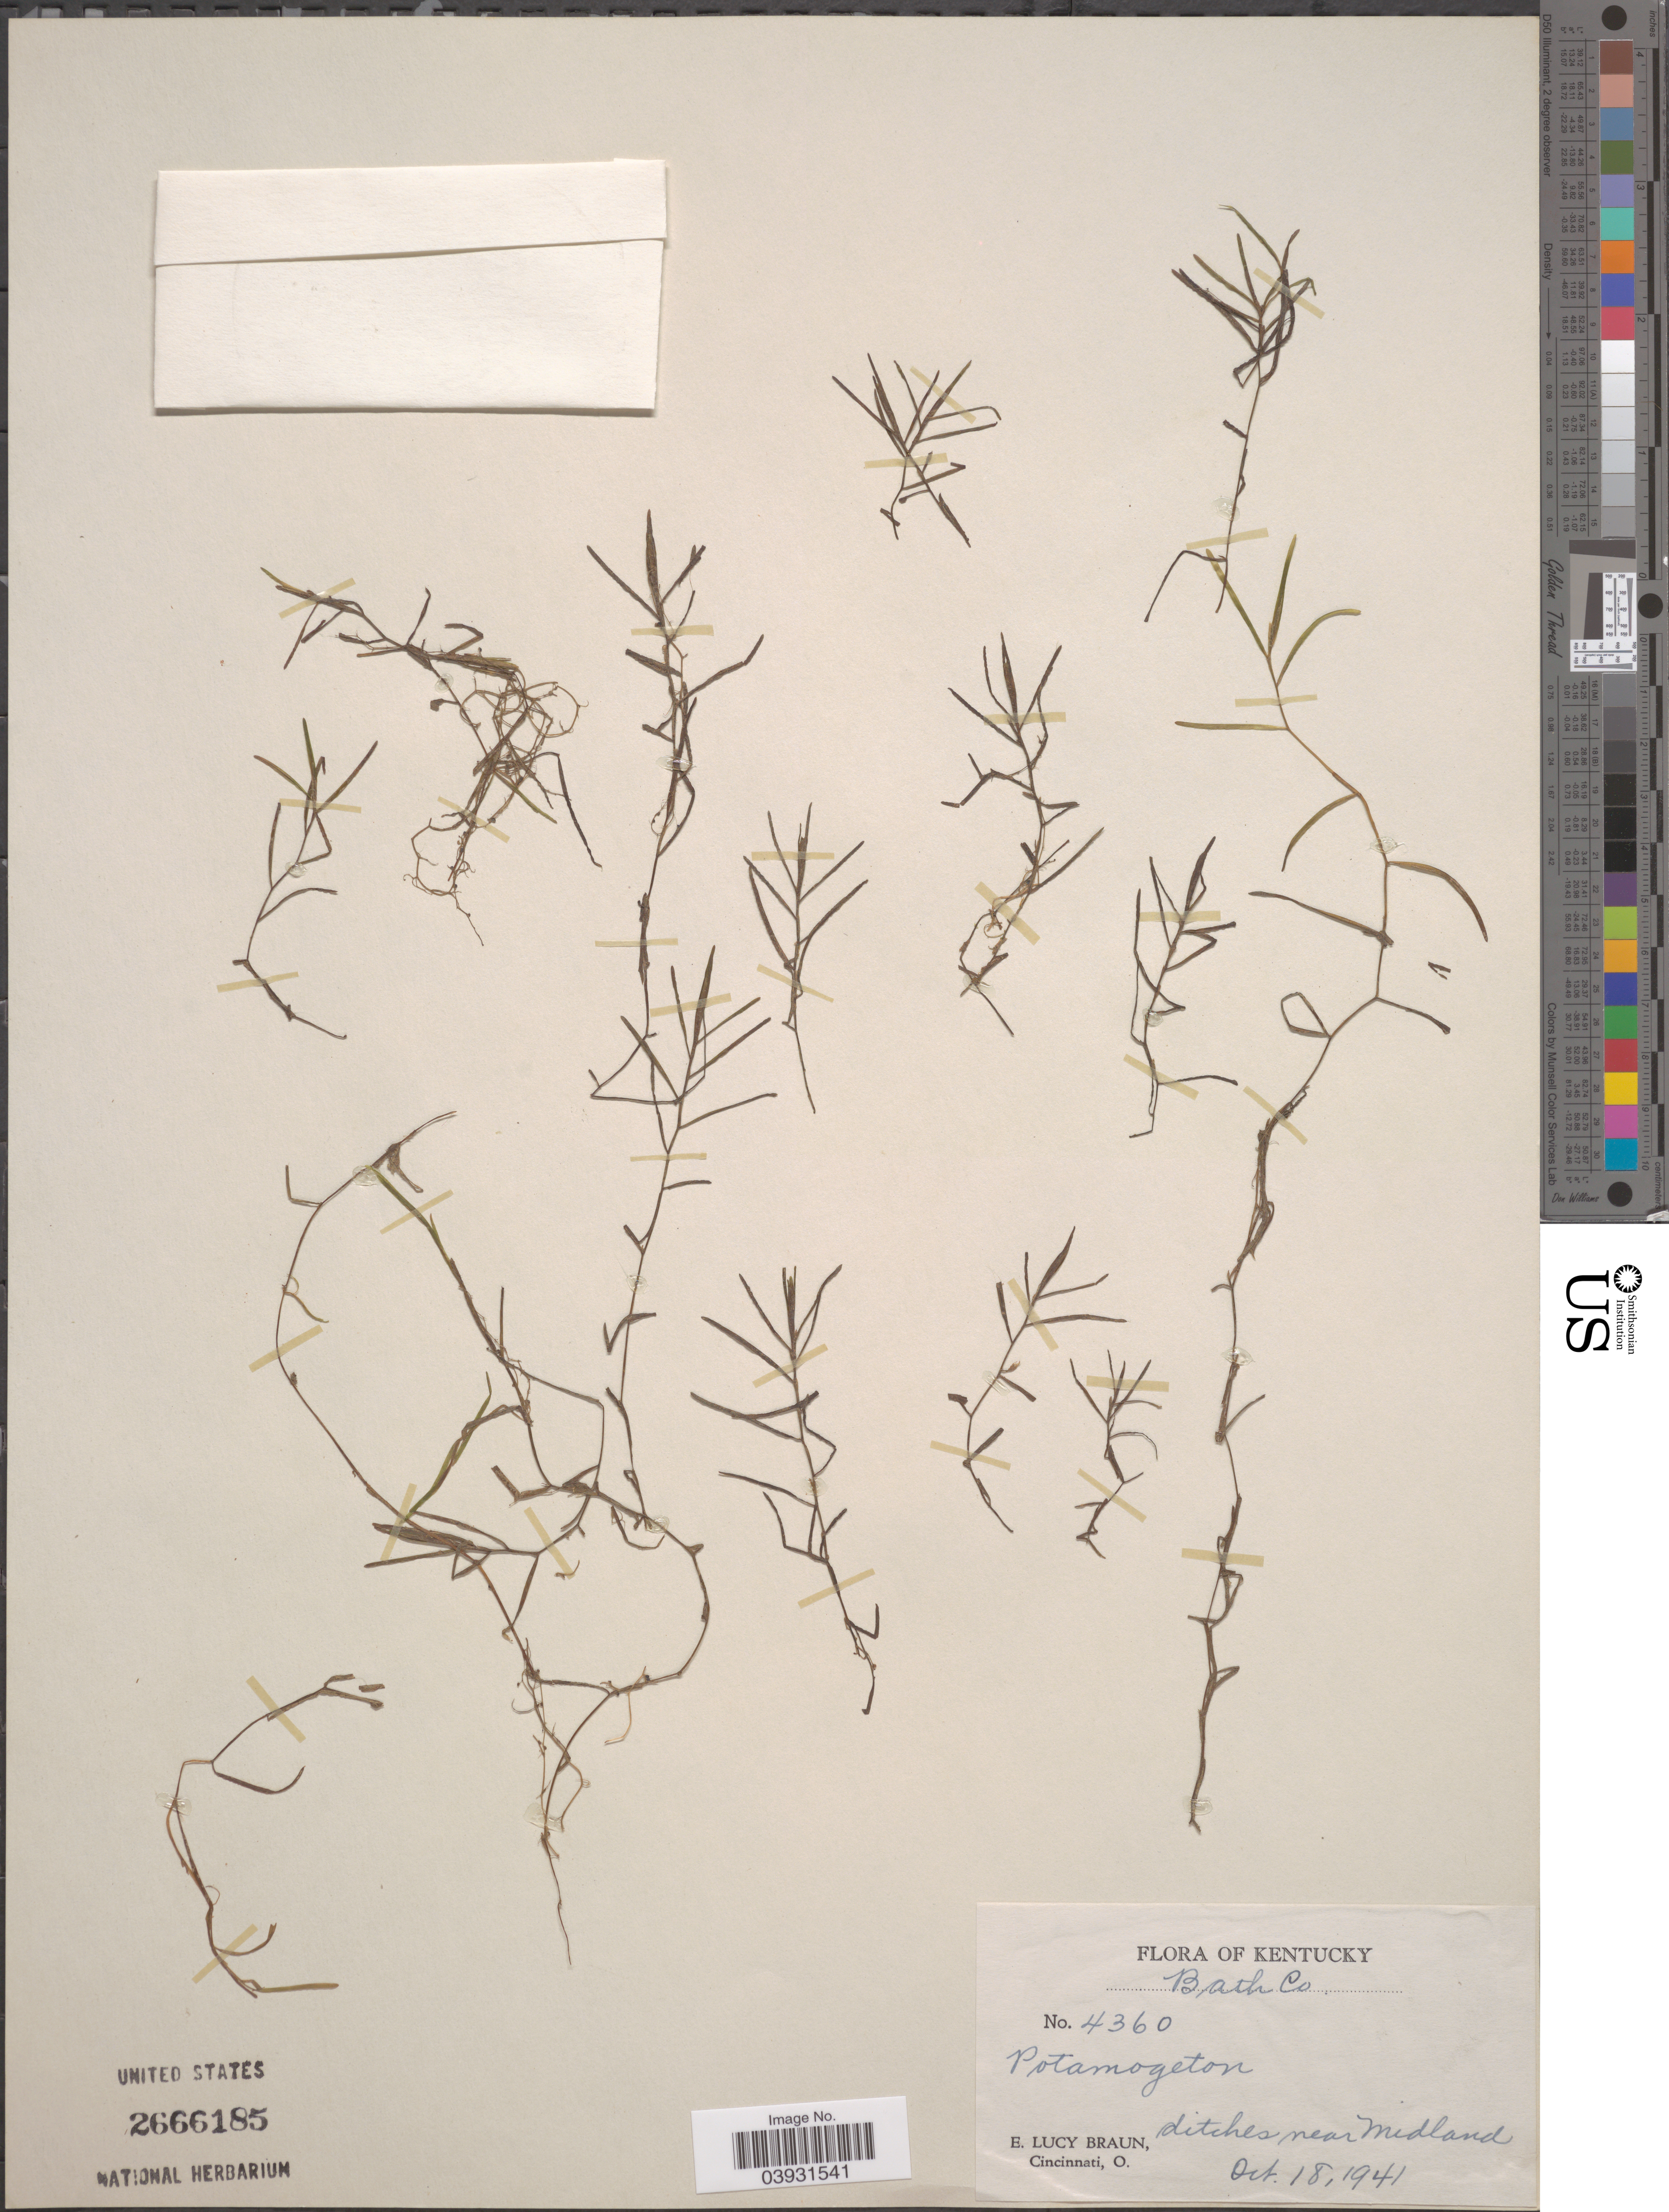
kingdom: Plantae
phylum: Tracheophyta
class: Liliopsida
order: Alismatales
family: Potamogetonaceae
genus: Potamogeton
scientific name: Potamogeton sp.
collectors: E. L. Braun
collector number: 4360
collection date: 1941-10-18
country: United States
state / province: Kentucky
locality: Bath Co. Ditches near Midland.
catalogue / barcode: US 2666185